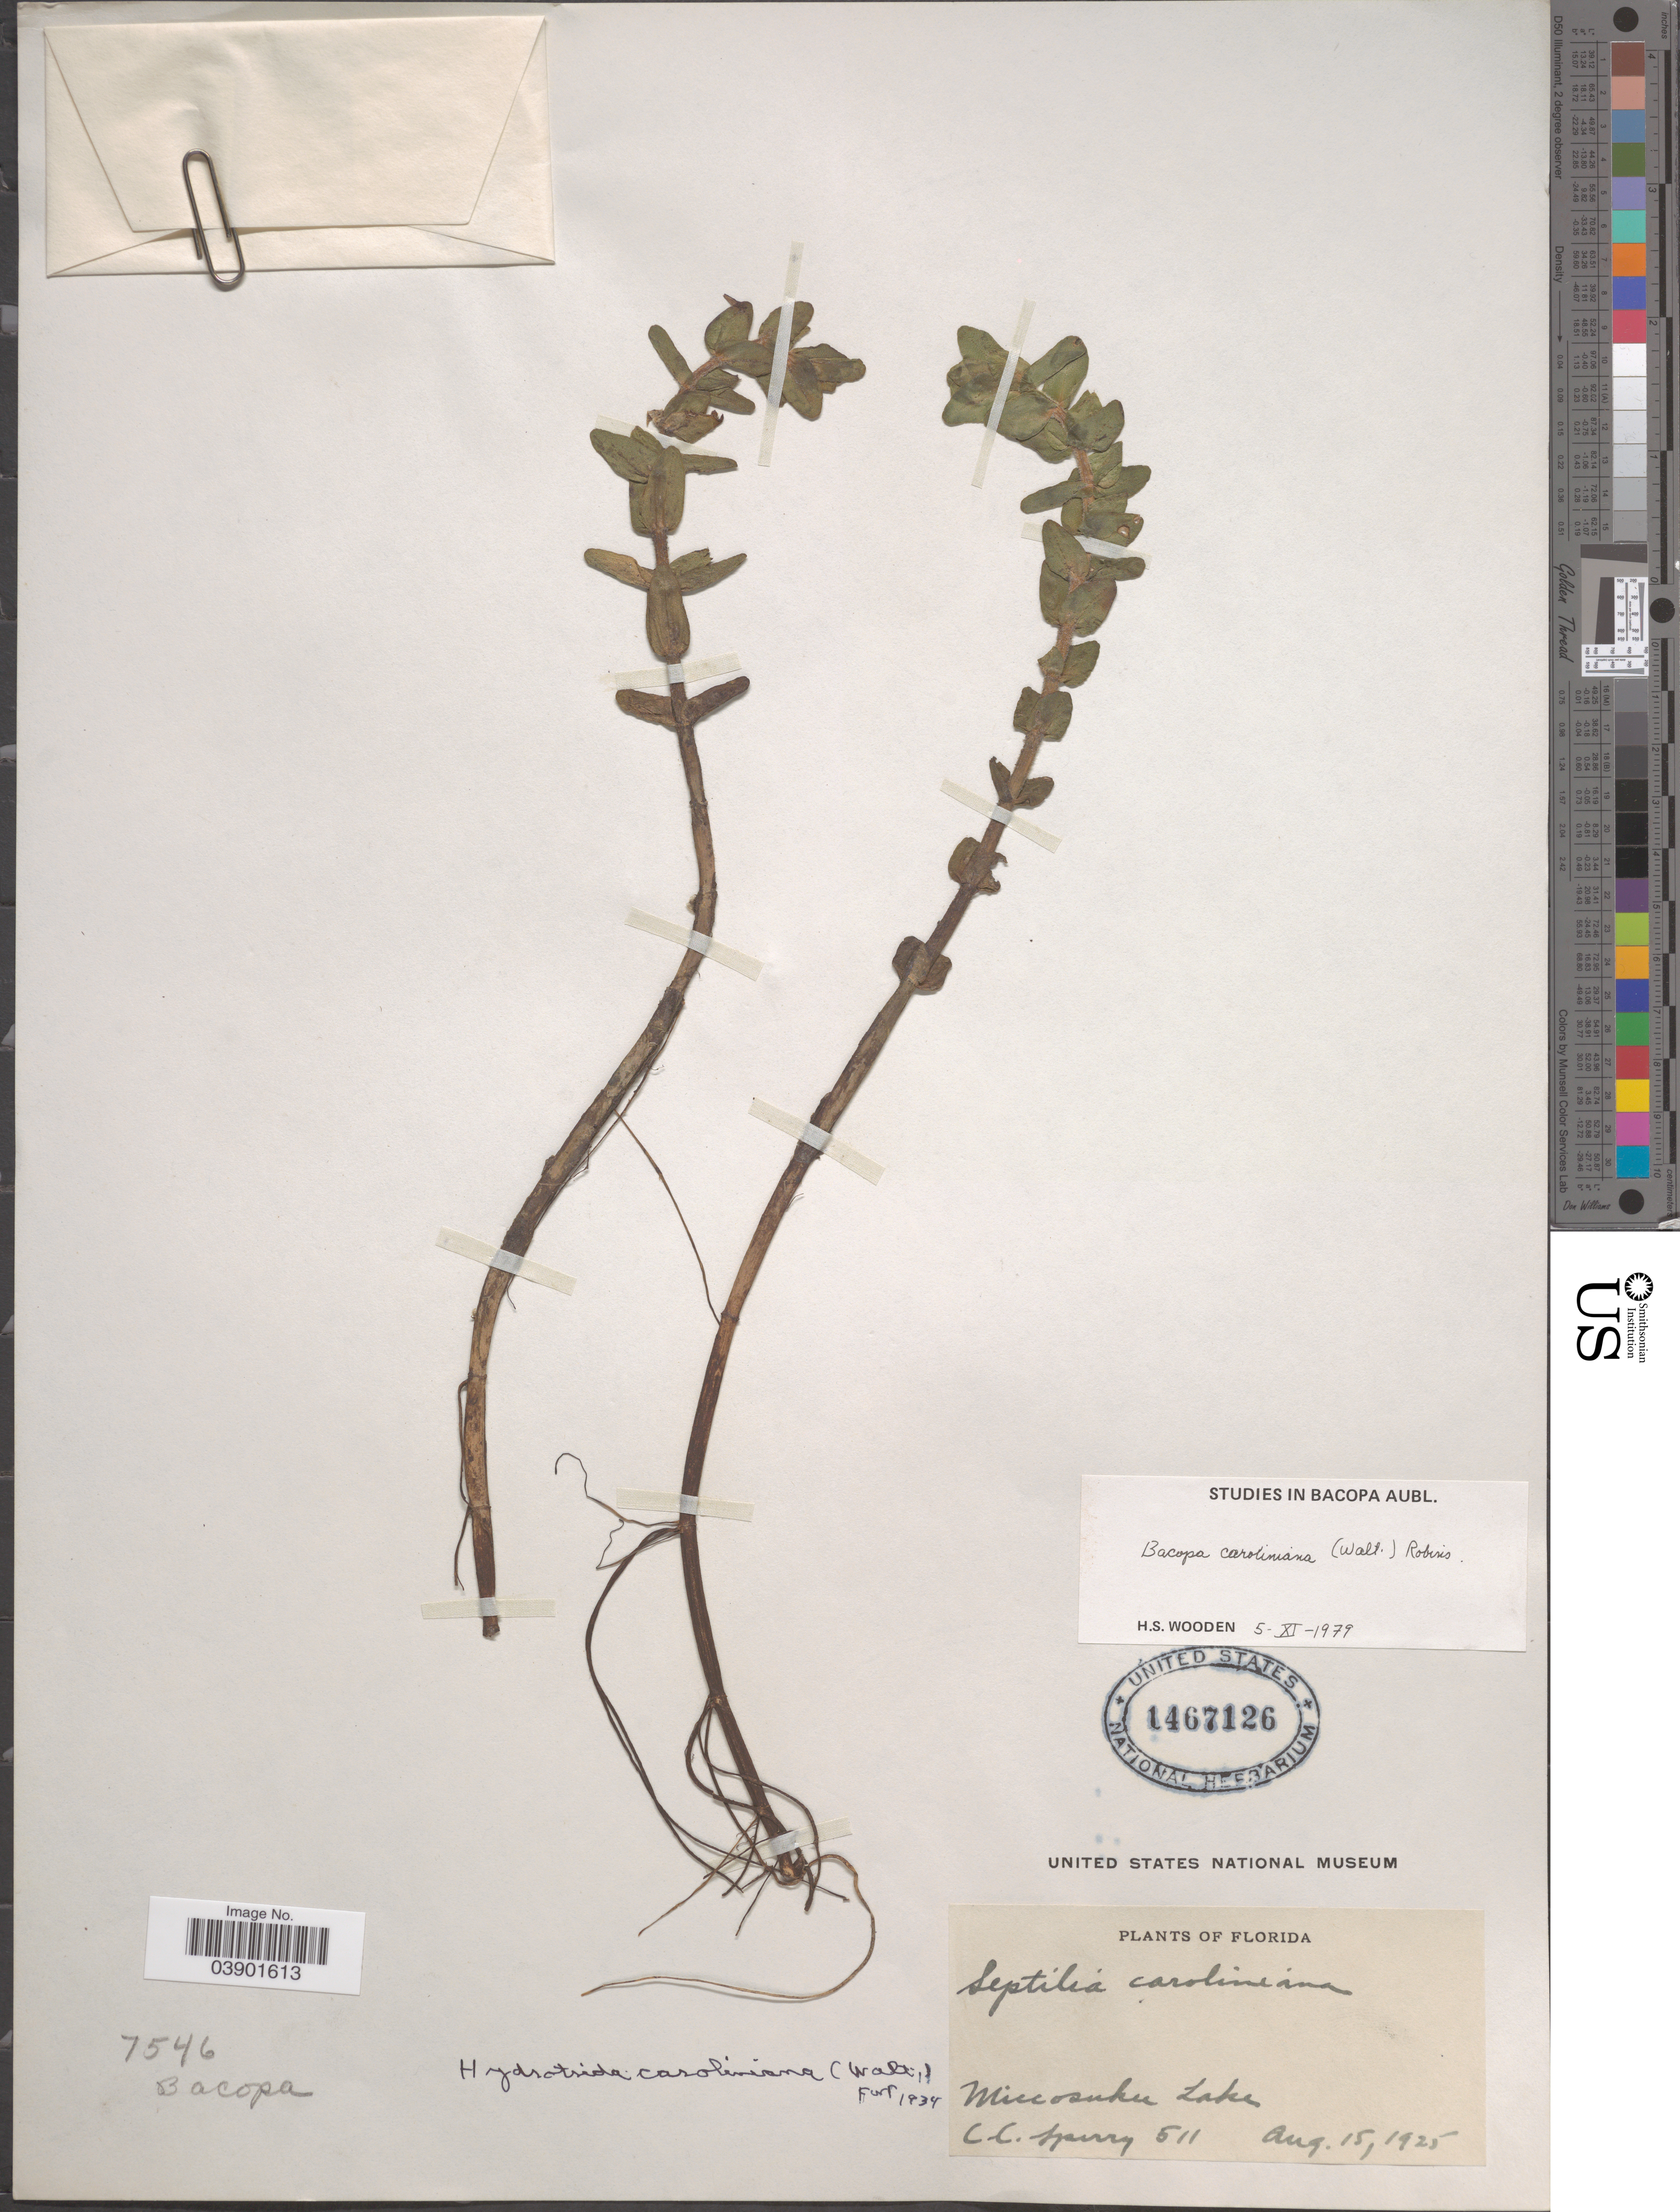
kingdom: Plantae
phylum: Tracheophyta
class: Magnoliopsida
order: Lamiales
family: Plantaginaceae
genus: Bacopa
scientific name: Bacopa caroliniana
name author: (Walter) B.L. Rob.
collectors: C. C. Sperry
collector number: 511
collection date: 1925-08-15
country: United States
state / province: Florida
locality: Miccosukee Lake.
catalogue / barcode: US 1467126